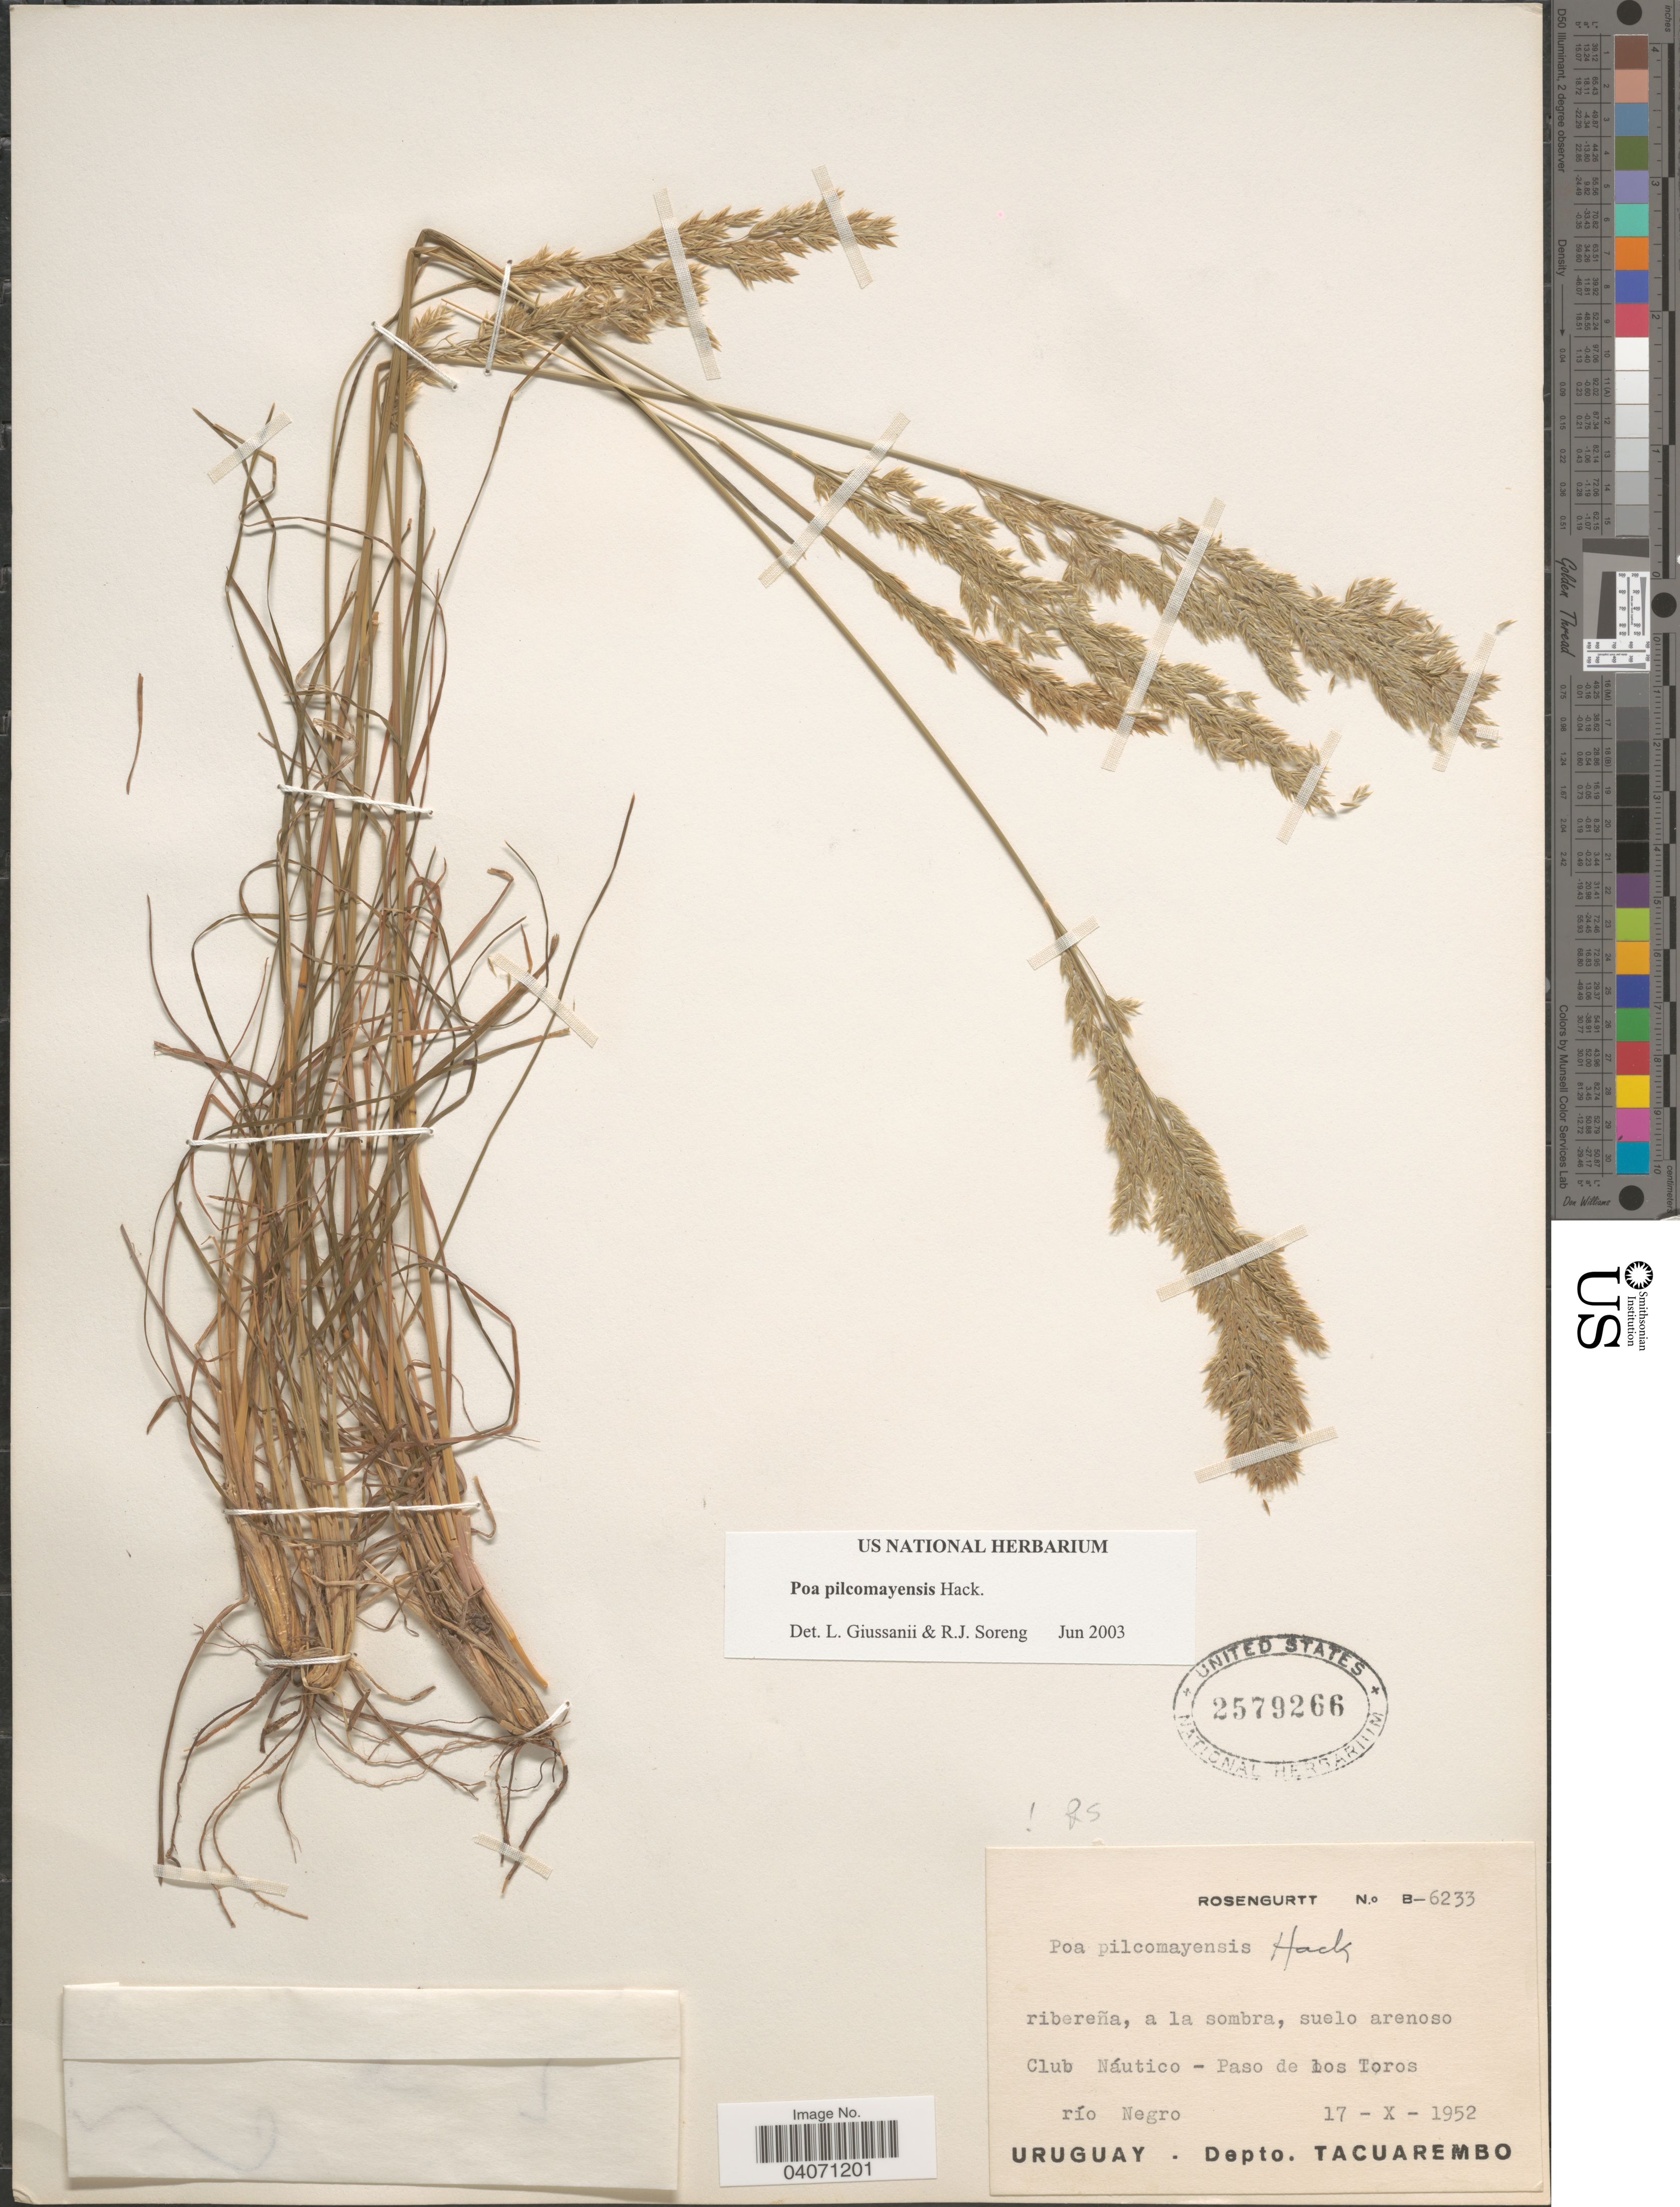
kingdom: Plantae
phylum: Tracheophyta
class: Liliopsida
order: Poales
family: Poaceae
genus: Poa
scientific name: Poa pilcomayensis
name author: Hack.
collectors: Rosengurtt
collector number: B-6233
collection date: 1952-10-17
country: Uruguay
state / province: Tacuarembó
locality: Ribereña, a la sombra, suelo arenoso Club Máutico - Paso de los Toros. Río Negro. Depto. Tacuarembo.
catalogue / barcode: US 2579266